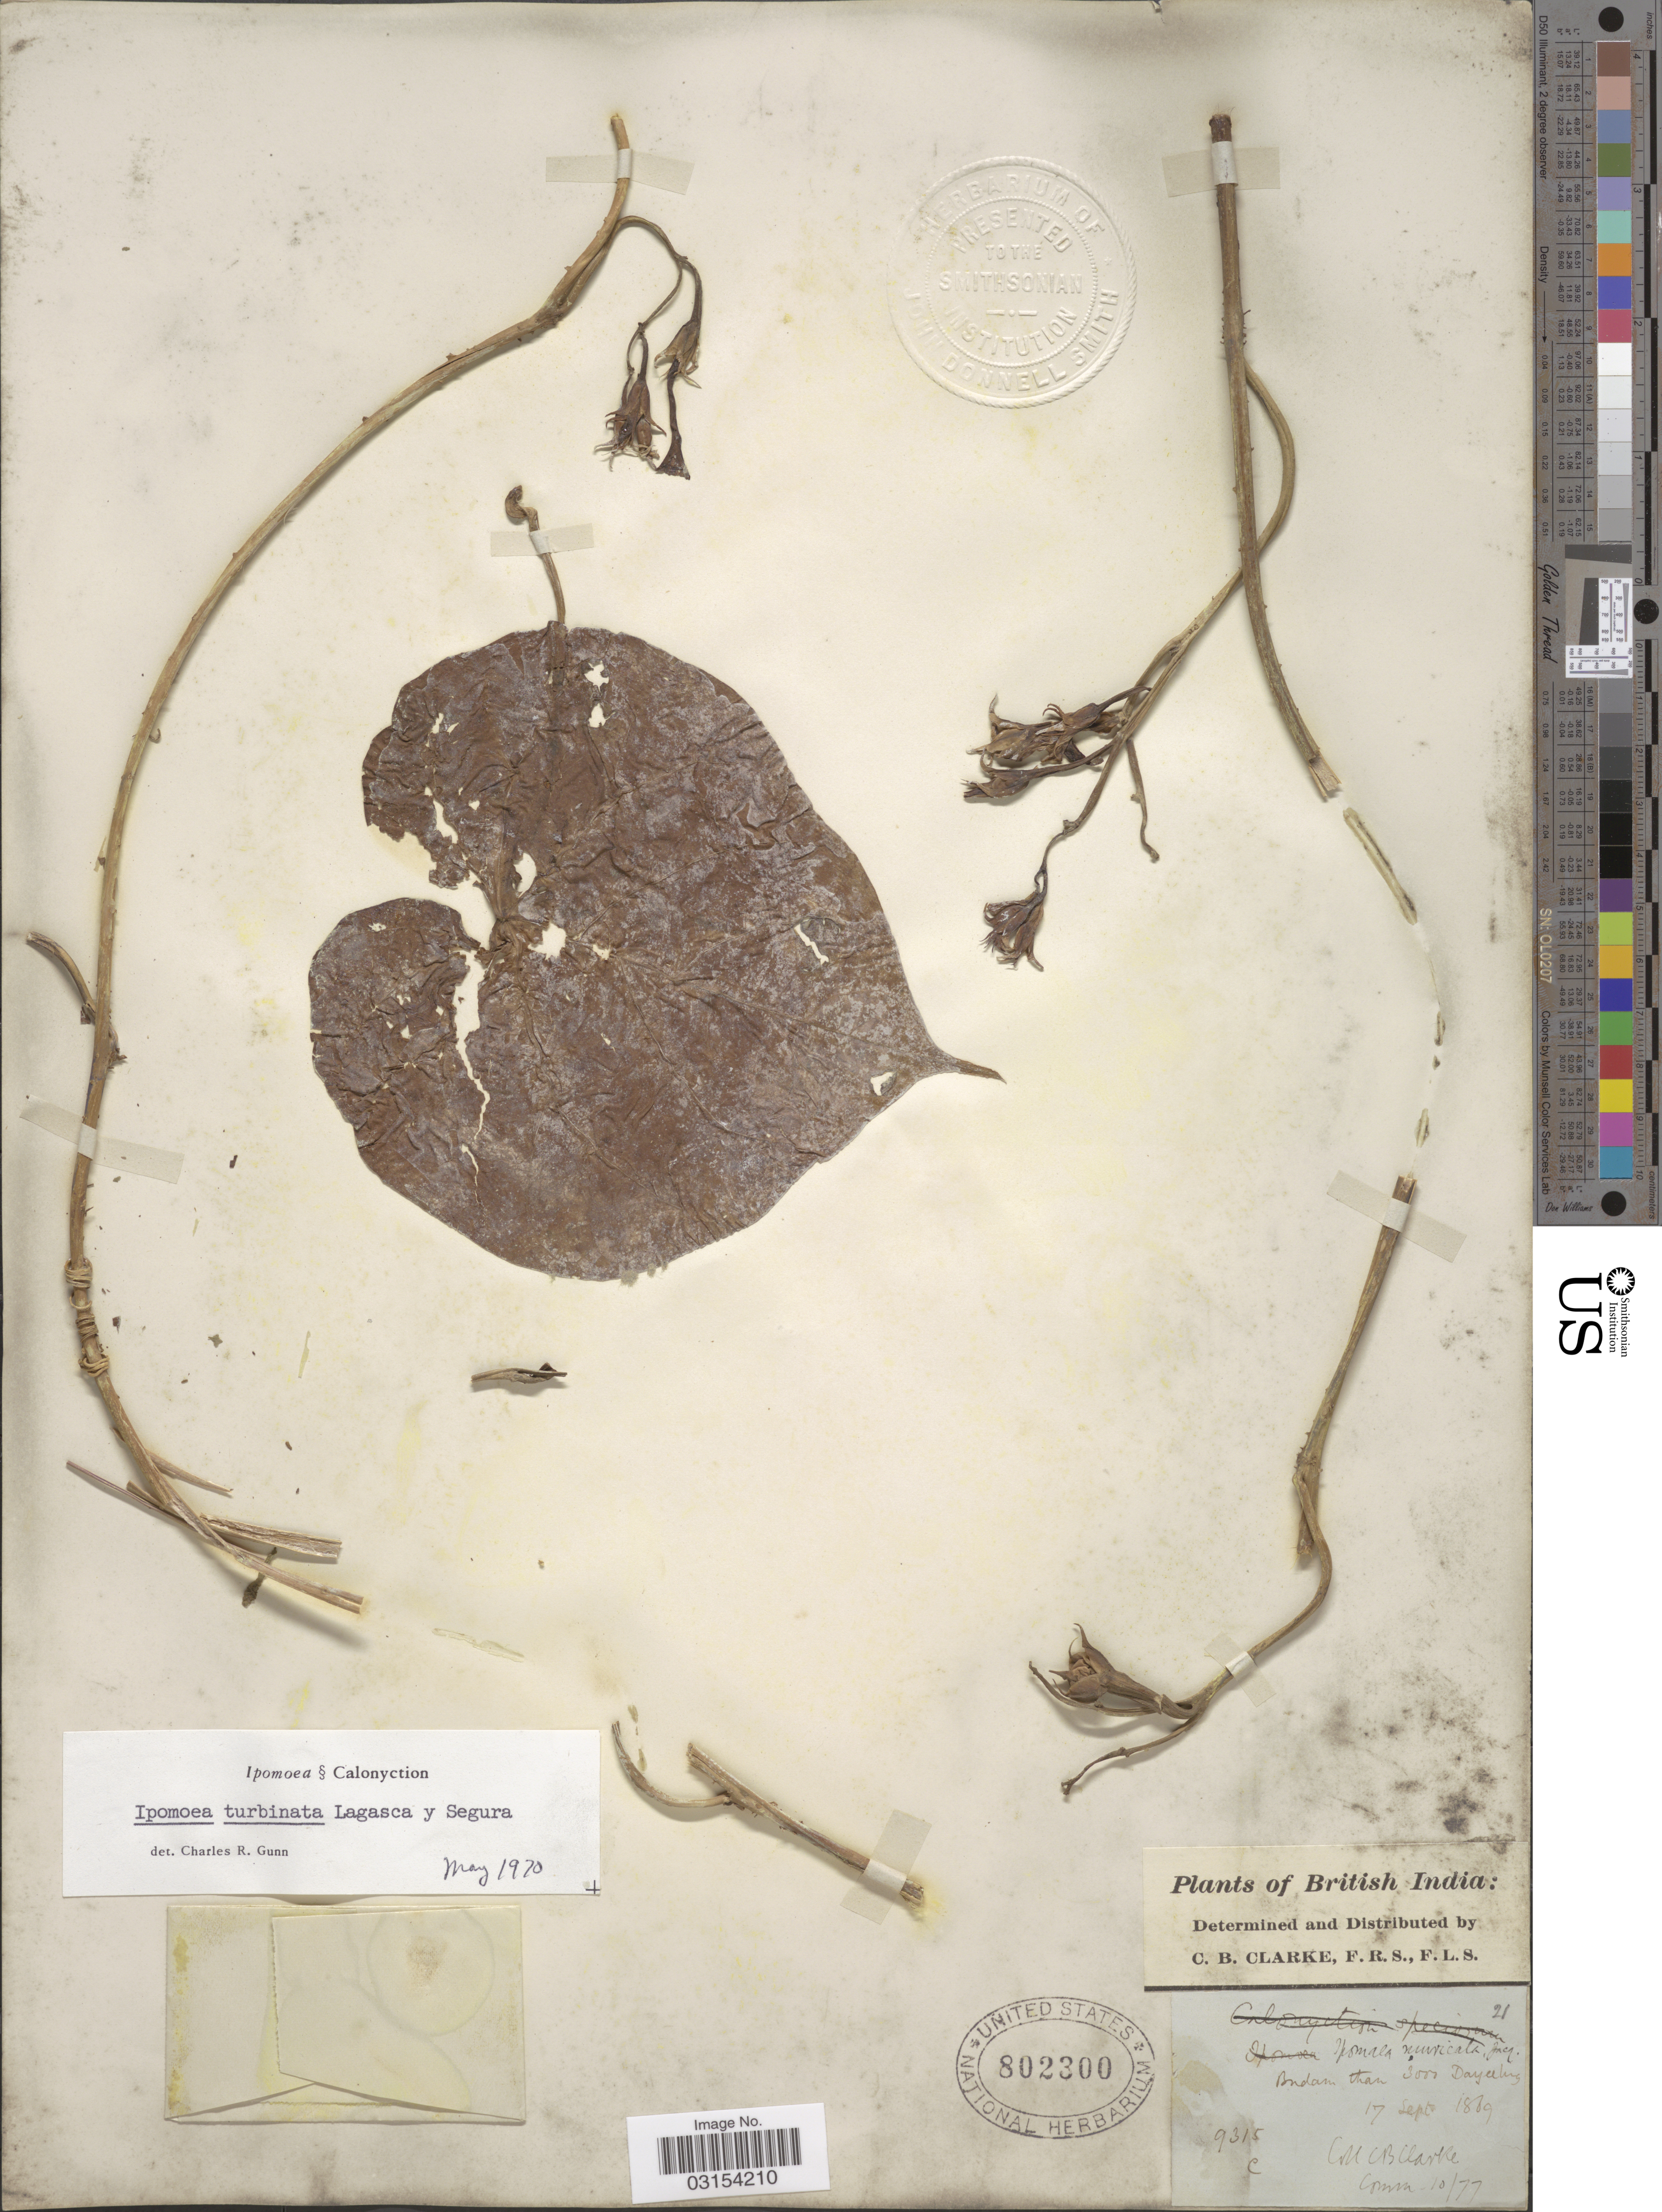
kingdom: Plantae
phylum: Tracheophyta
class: Magnoliopsida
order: Solanales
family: Convolvulaceae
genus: Ipomoea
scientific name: Ipomoea turbinata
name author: Lag.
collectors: C. B. Clarke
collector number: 9315C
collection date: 1869-09-17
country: India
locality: British India, Budam than Darjeeling.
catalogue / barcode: US 802300